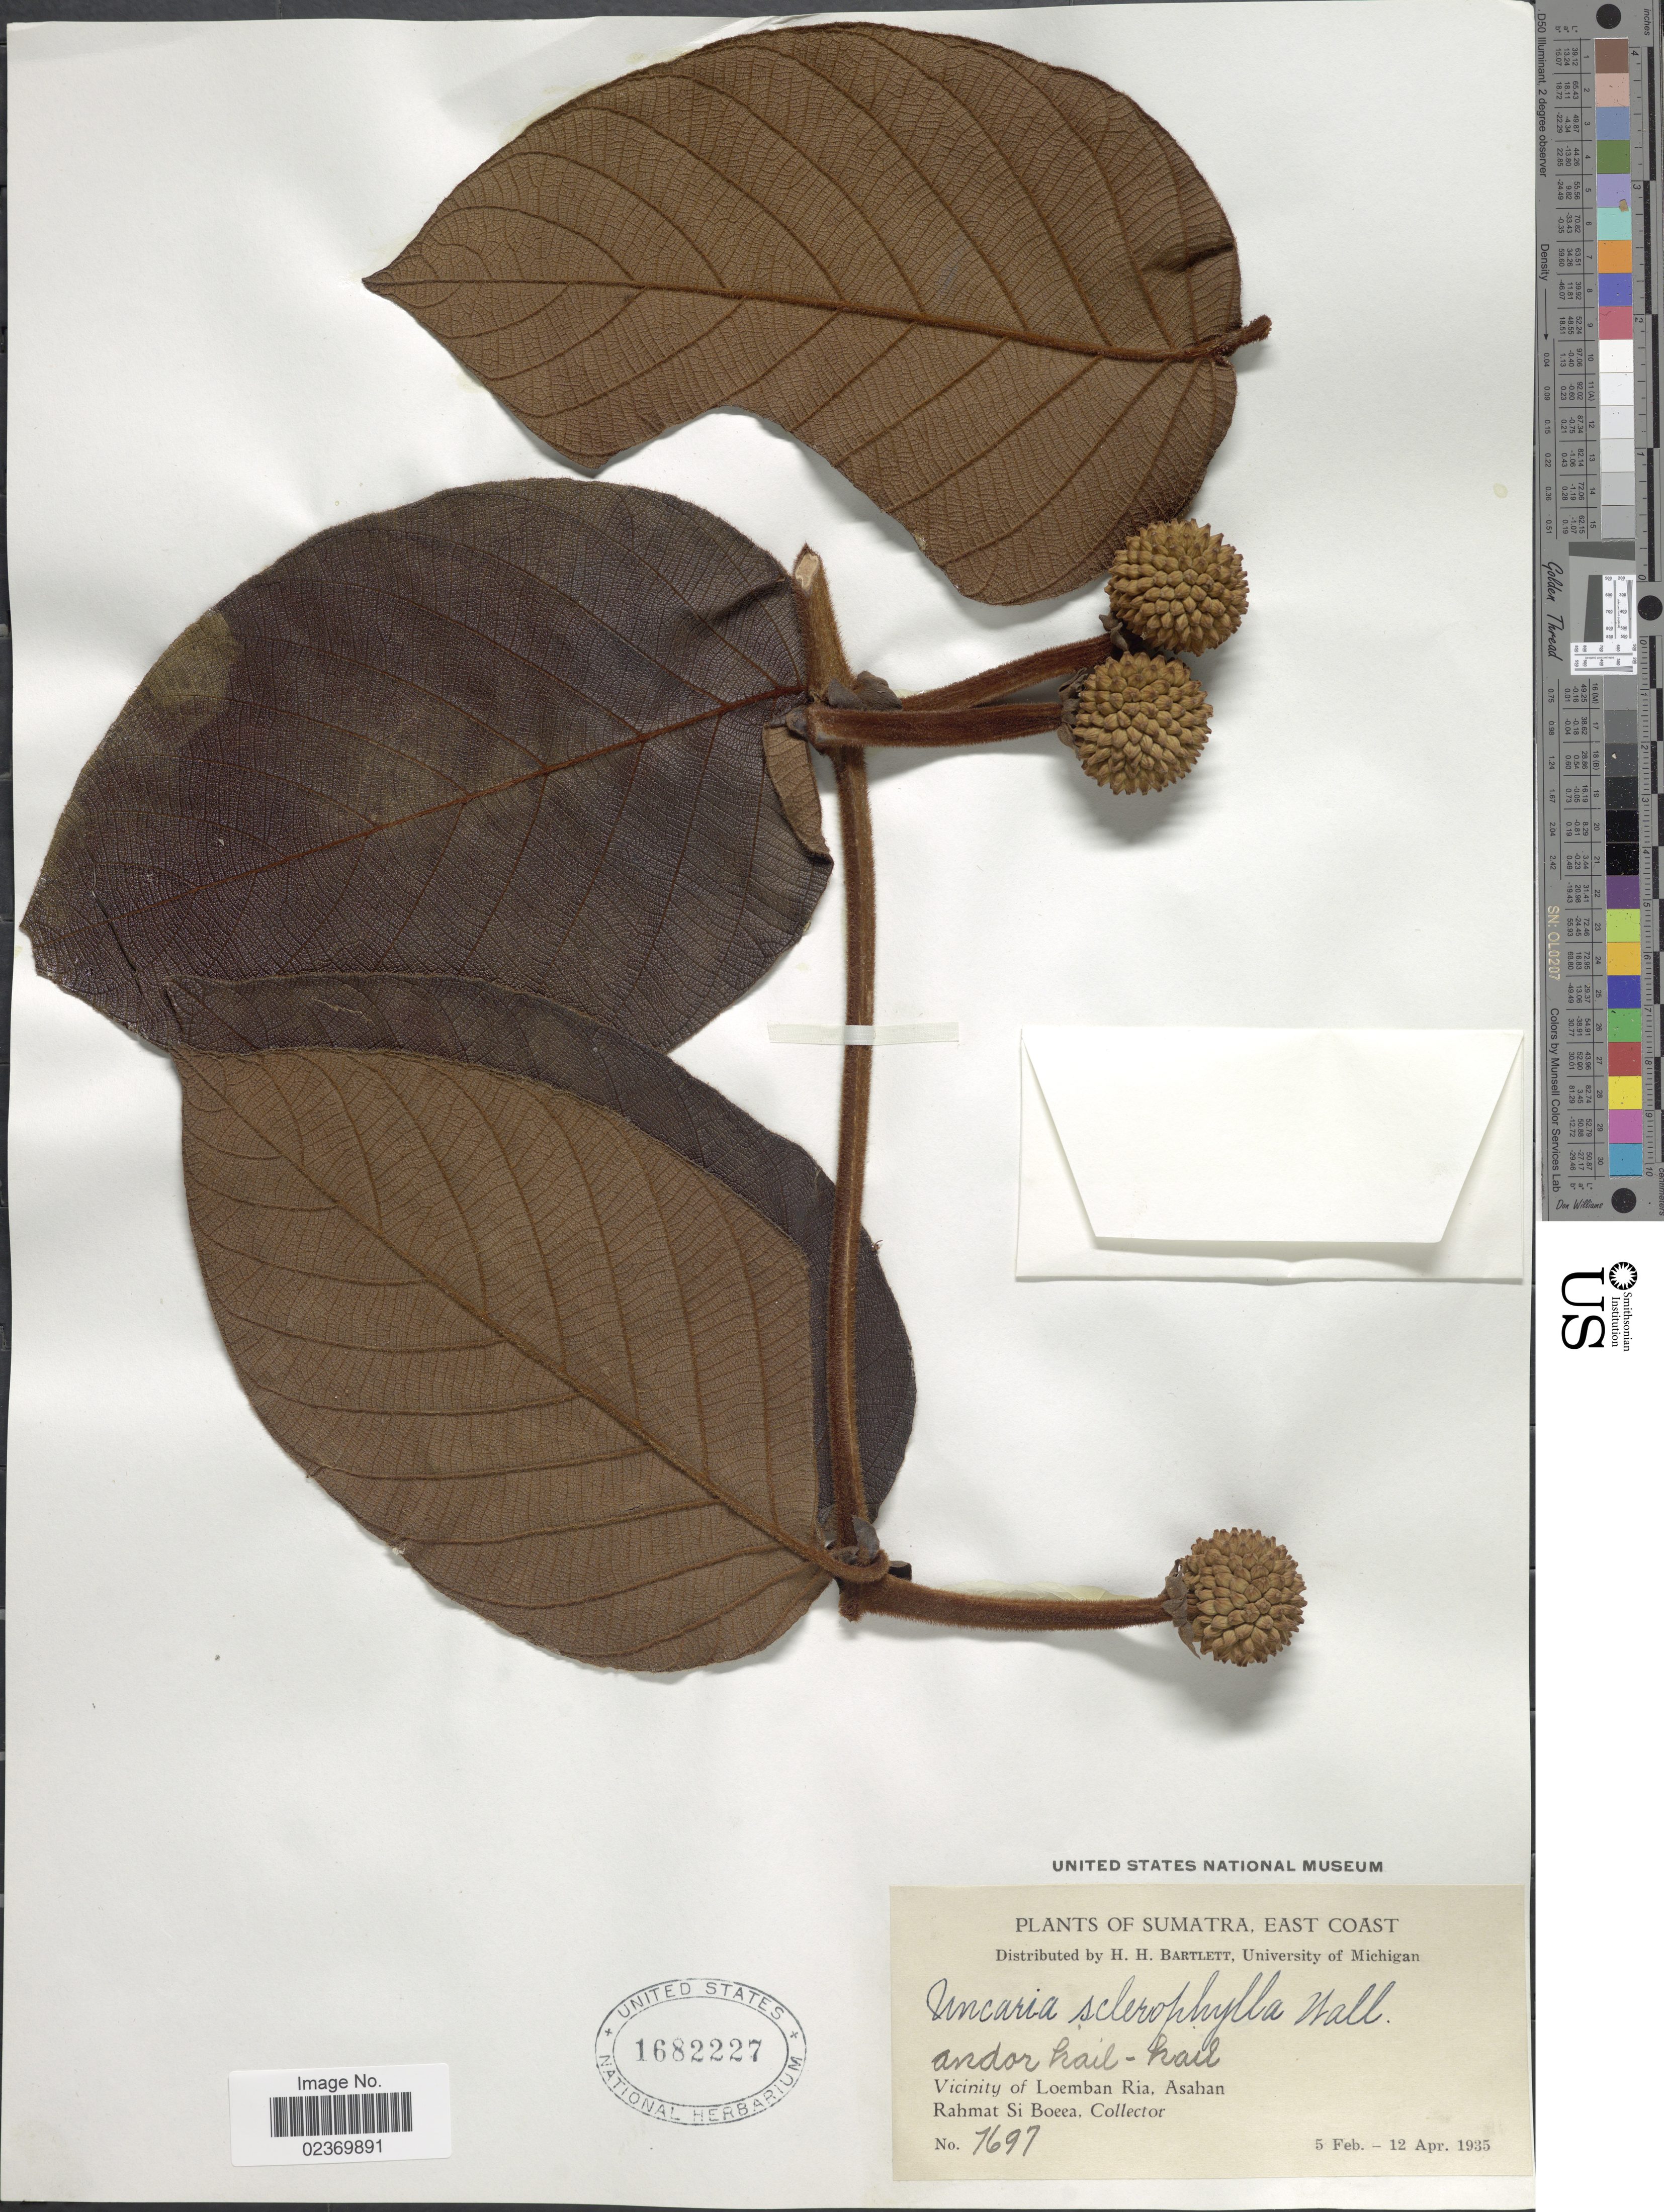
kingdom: Plantae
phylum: Tracheophyta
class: Magnoliopsida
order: Gentianales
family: Rubiaceae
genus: Uncaria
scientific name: Uncaria sclerophylla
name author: Roxb.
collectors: Rahmat Si Boeea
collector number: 1697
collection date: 1935-02-05/1935-04-12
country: Indonesia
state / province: Sumatra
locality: East Coast, Vicinity of Loemban Ria, Asahan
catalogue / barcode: US 1682227